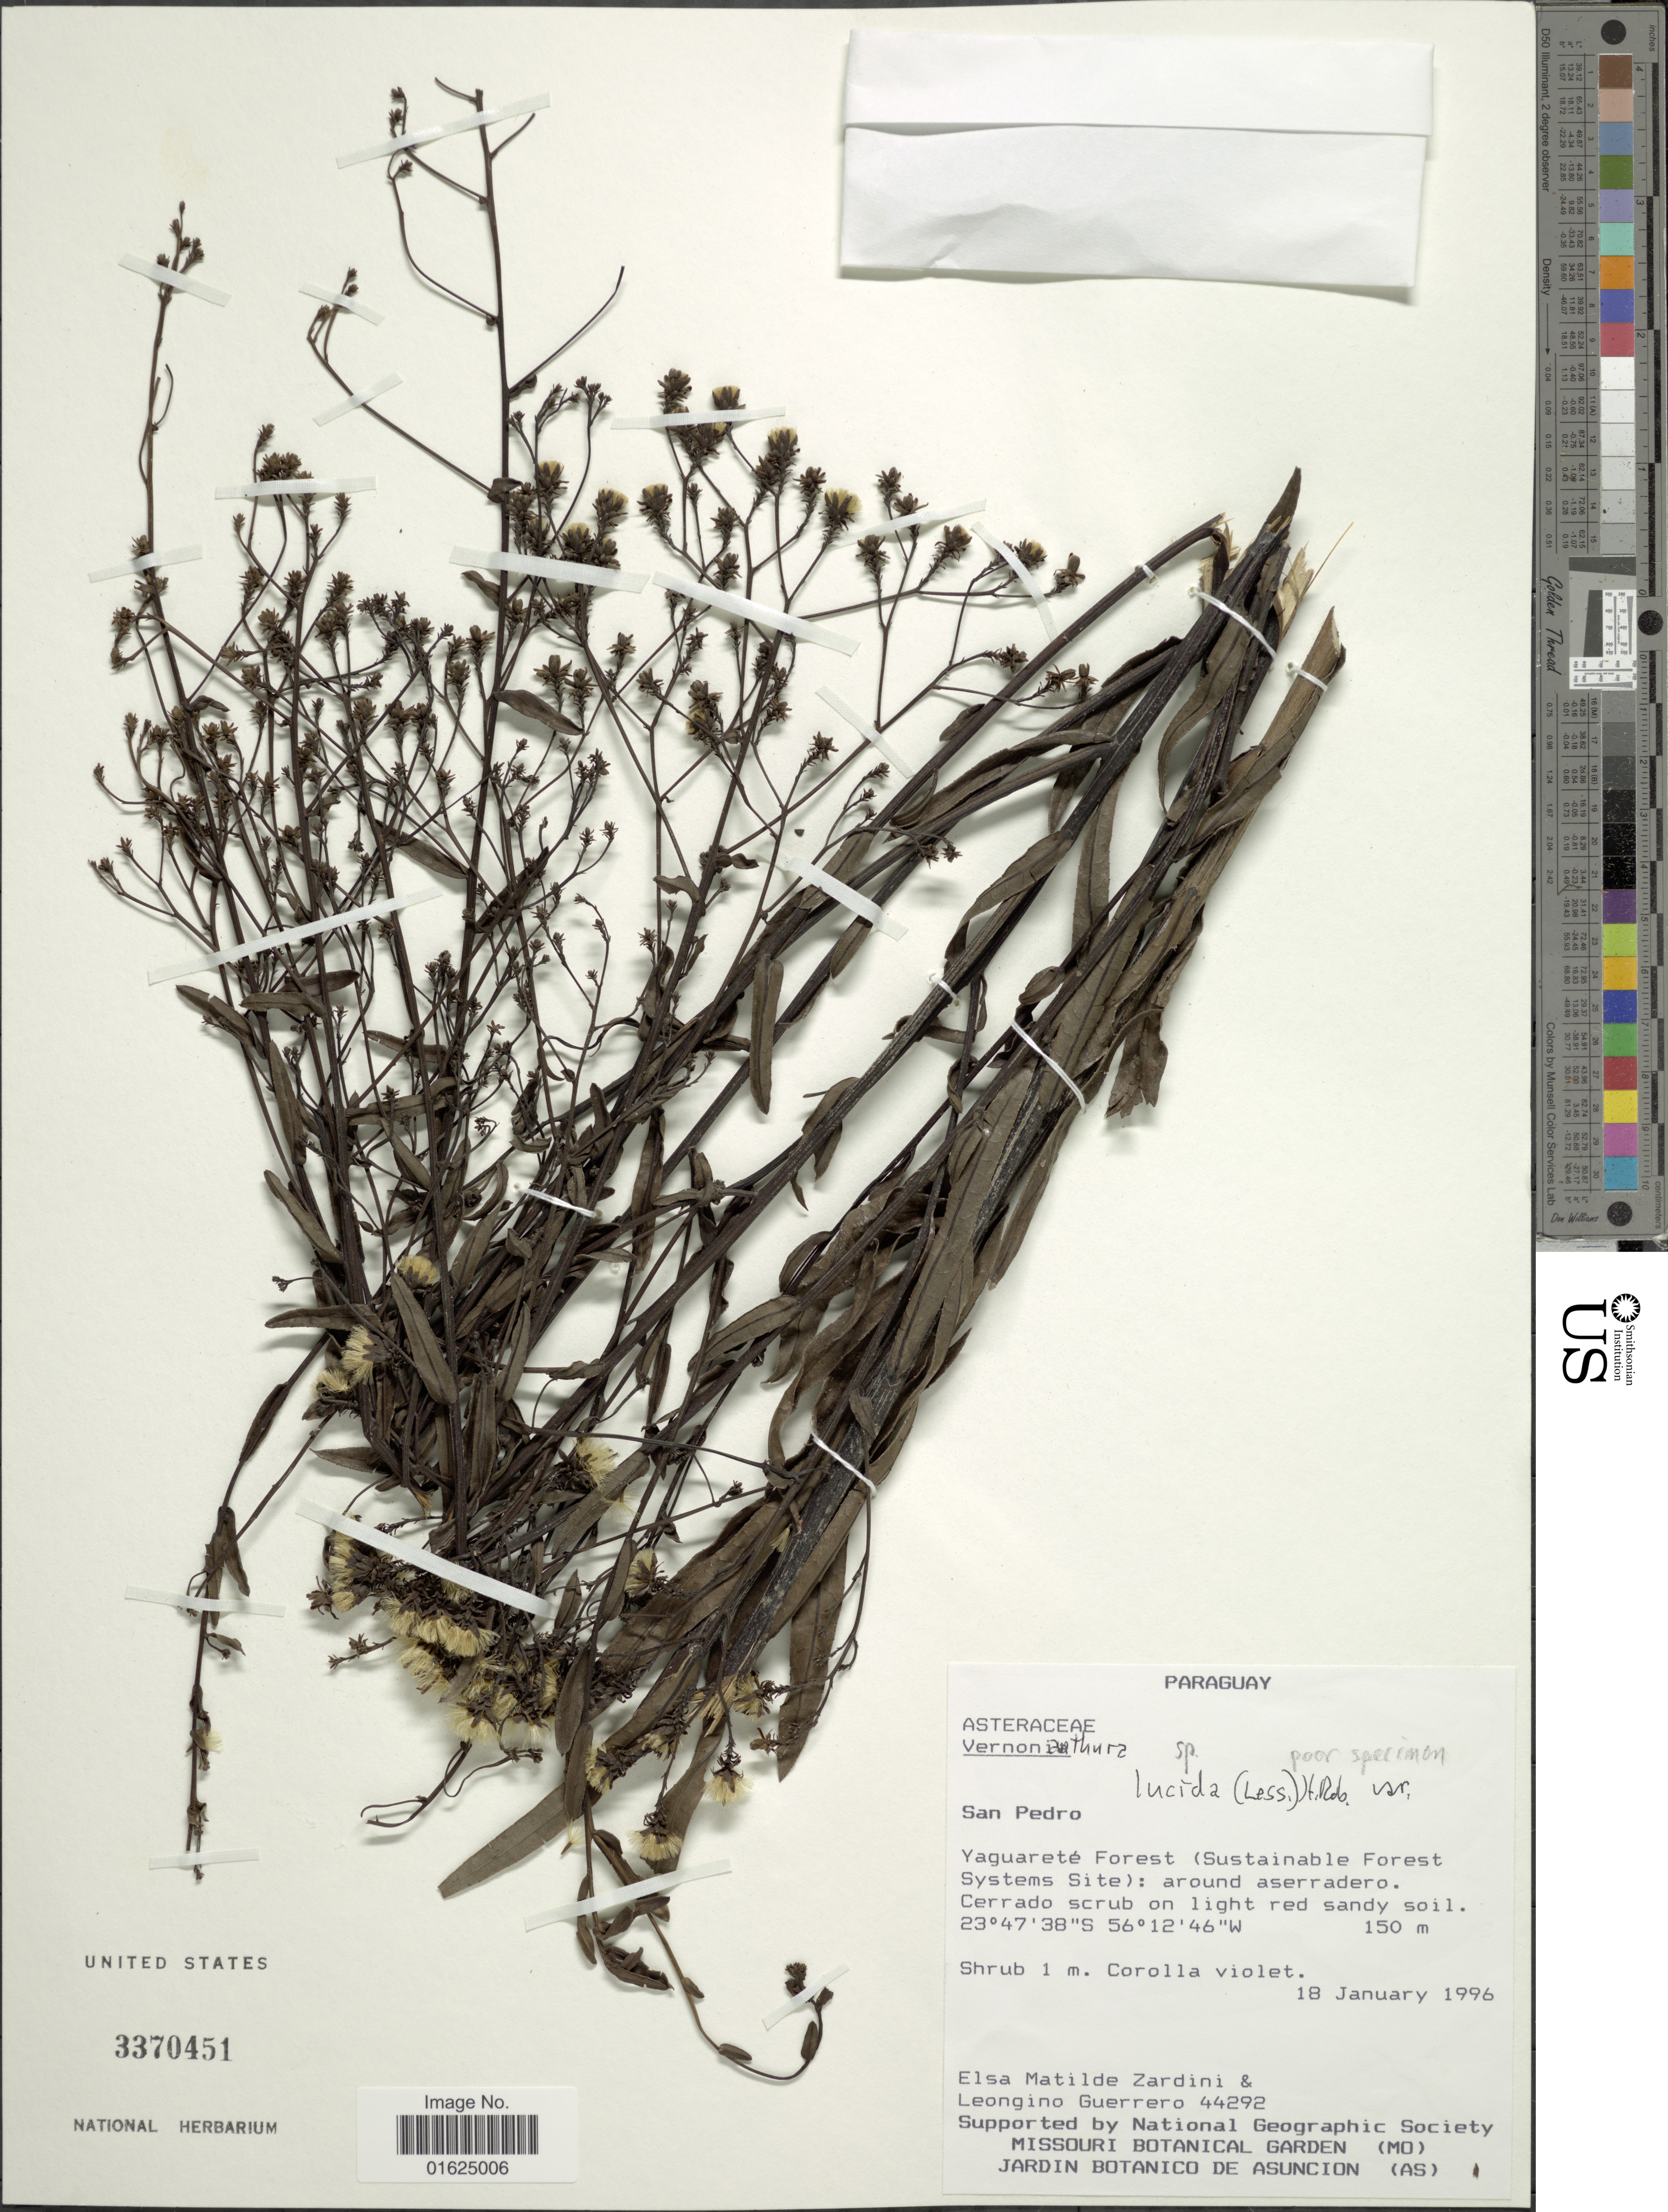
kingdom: Plantae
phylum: Tracheophyta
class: Magnoliopsida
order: Asterales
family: Asteraceae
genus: Vernonanthura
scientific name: Vernonanthura lucida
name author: (Less.) H. Rob.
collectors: E. M. Zardini & L. Guerrero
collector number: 44292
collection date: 1996-01-18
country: Paraguay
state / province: San Pedro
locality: Yaguareté Forest (Sustainable Forest System Site): around asserradero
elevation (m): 150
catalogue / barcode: US 3370451